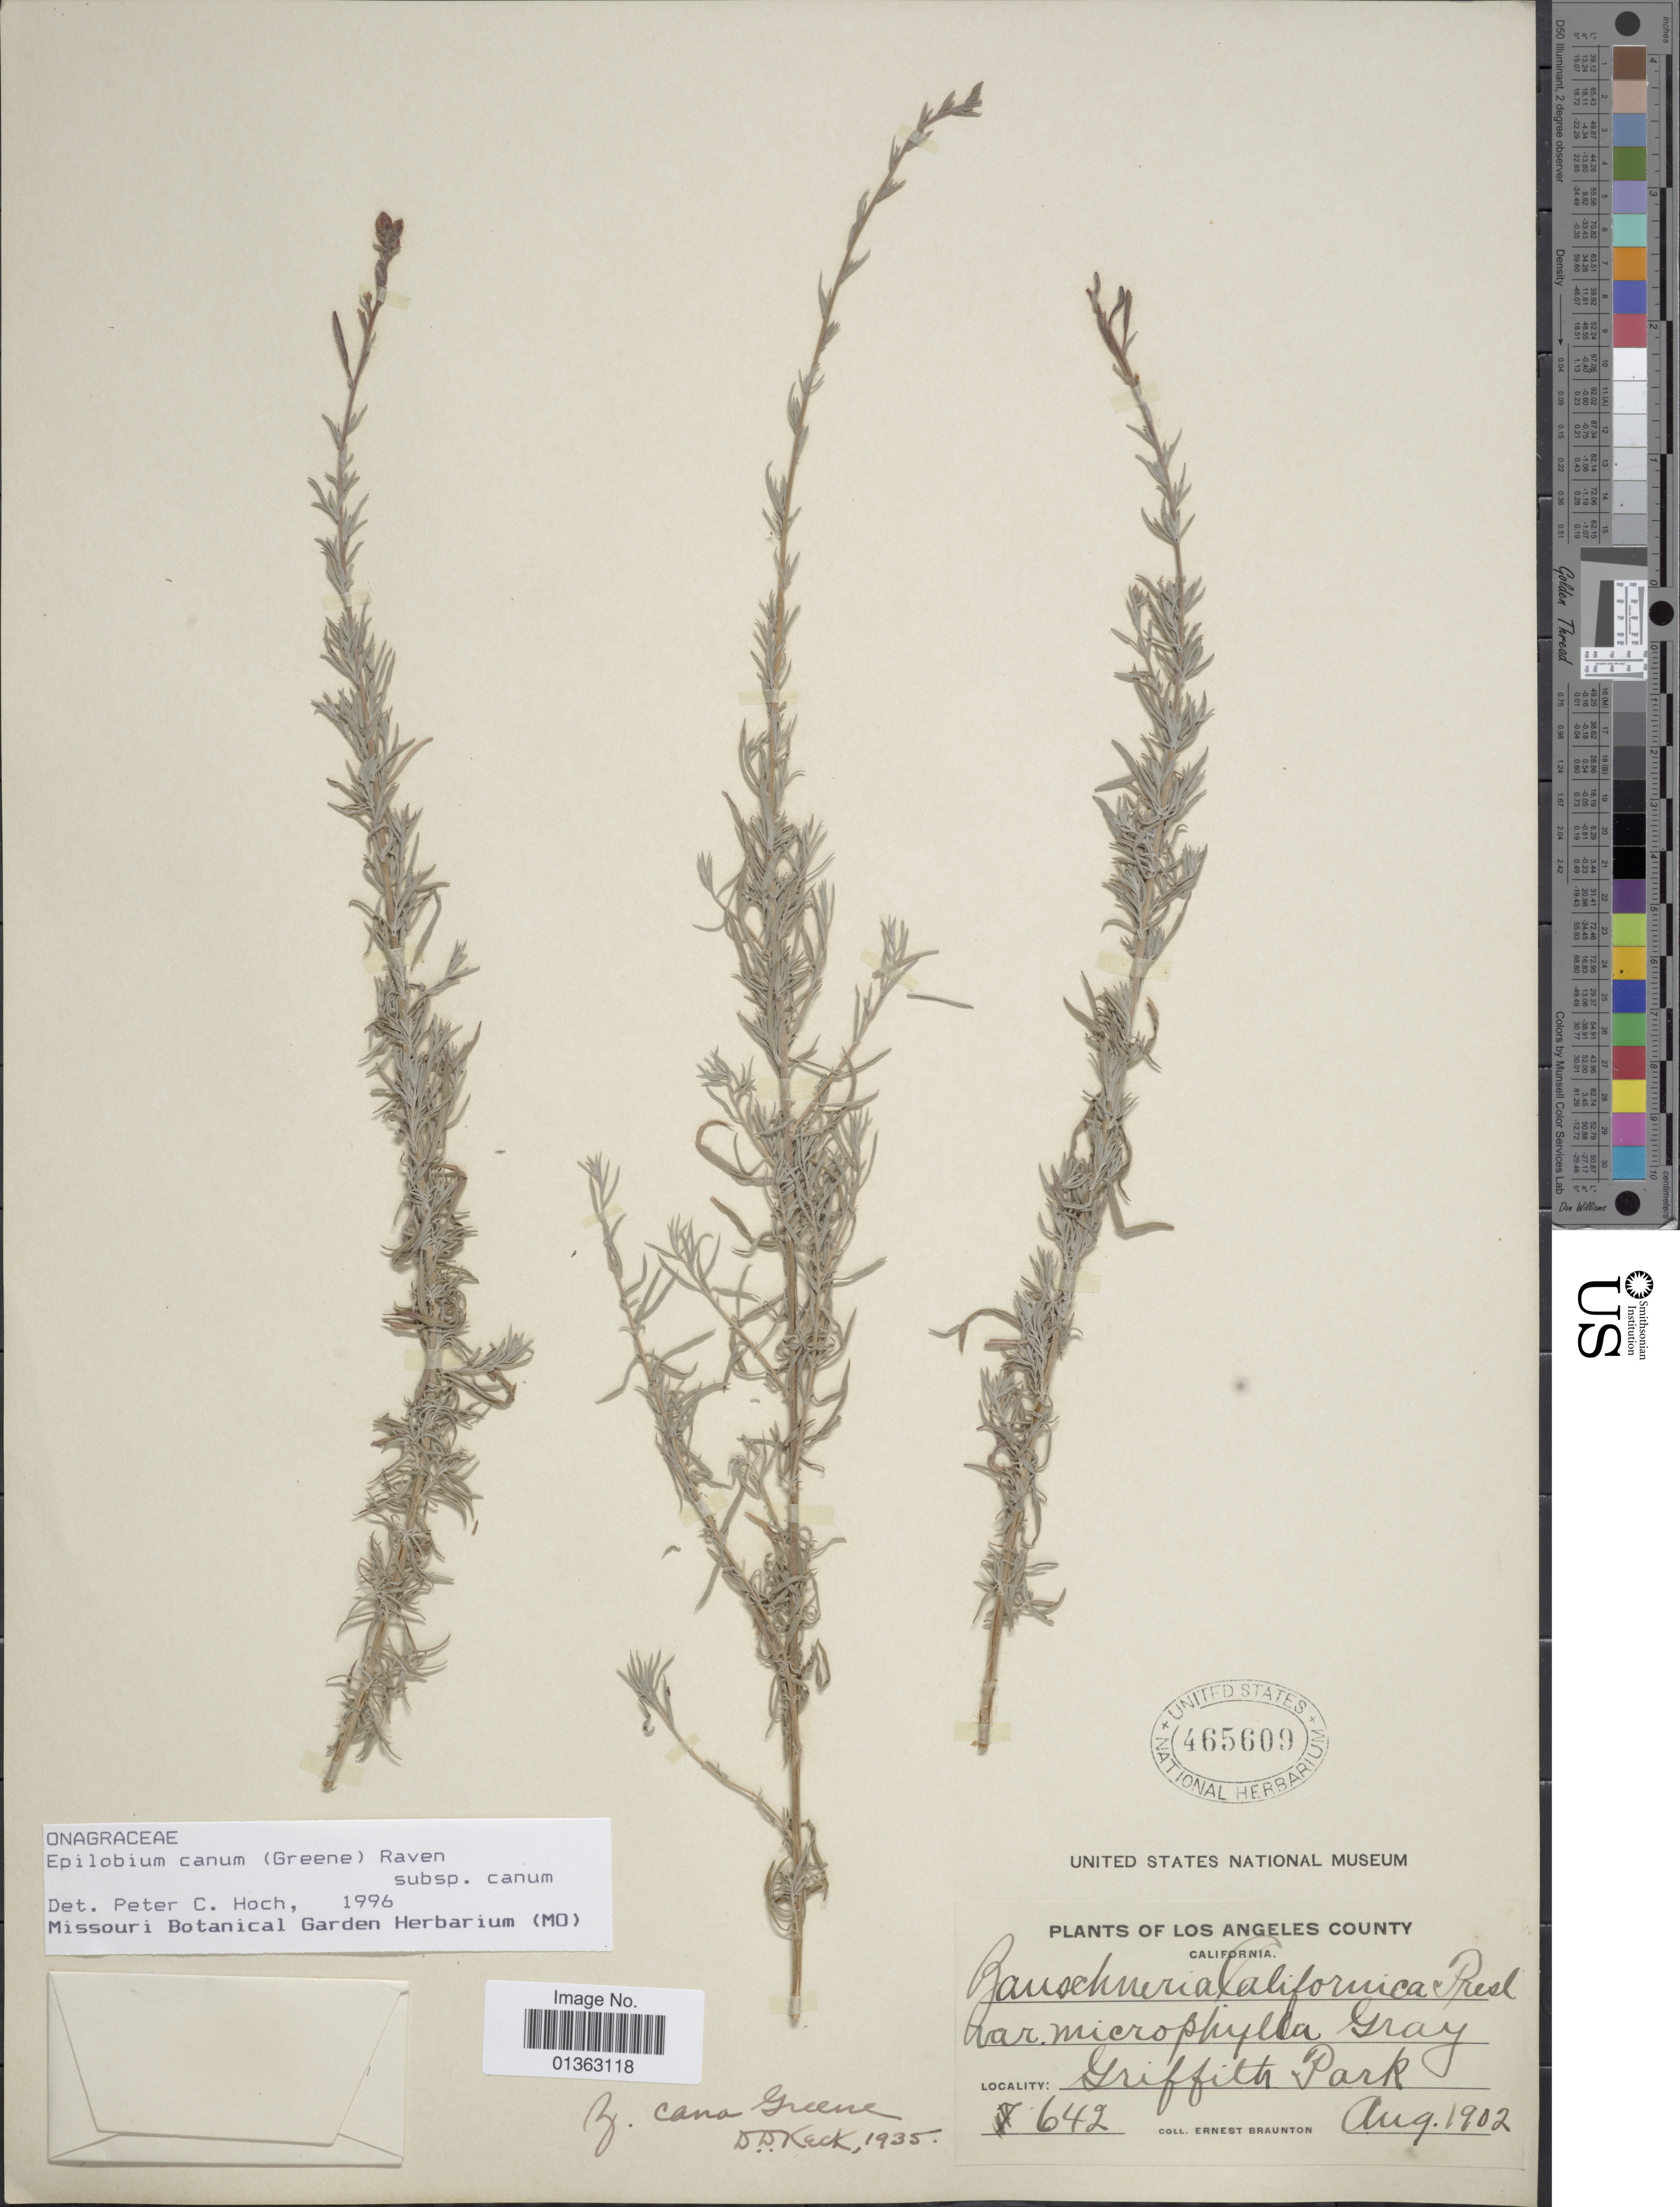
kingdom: Plantae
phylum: Tracheophyta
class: Magnoliopsida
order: Myrtales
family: Onagraceae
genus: Epilobium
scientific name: Epilobium canum subsp. canum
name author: (Greene) P.H. Raven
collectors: E. Braunton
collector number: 642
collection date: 1902-08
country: United States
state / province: California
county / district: Los Angeles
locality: Los Angeles County. Griffith Park.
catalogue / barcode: US 465609